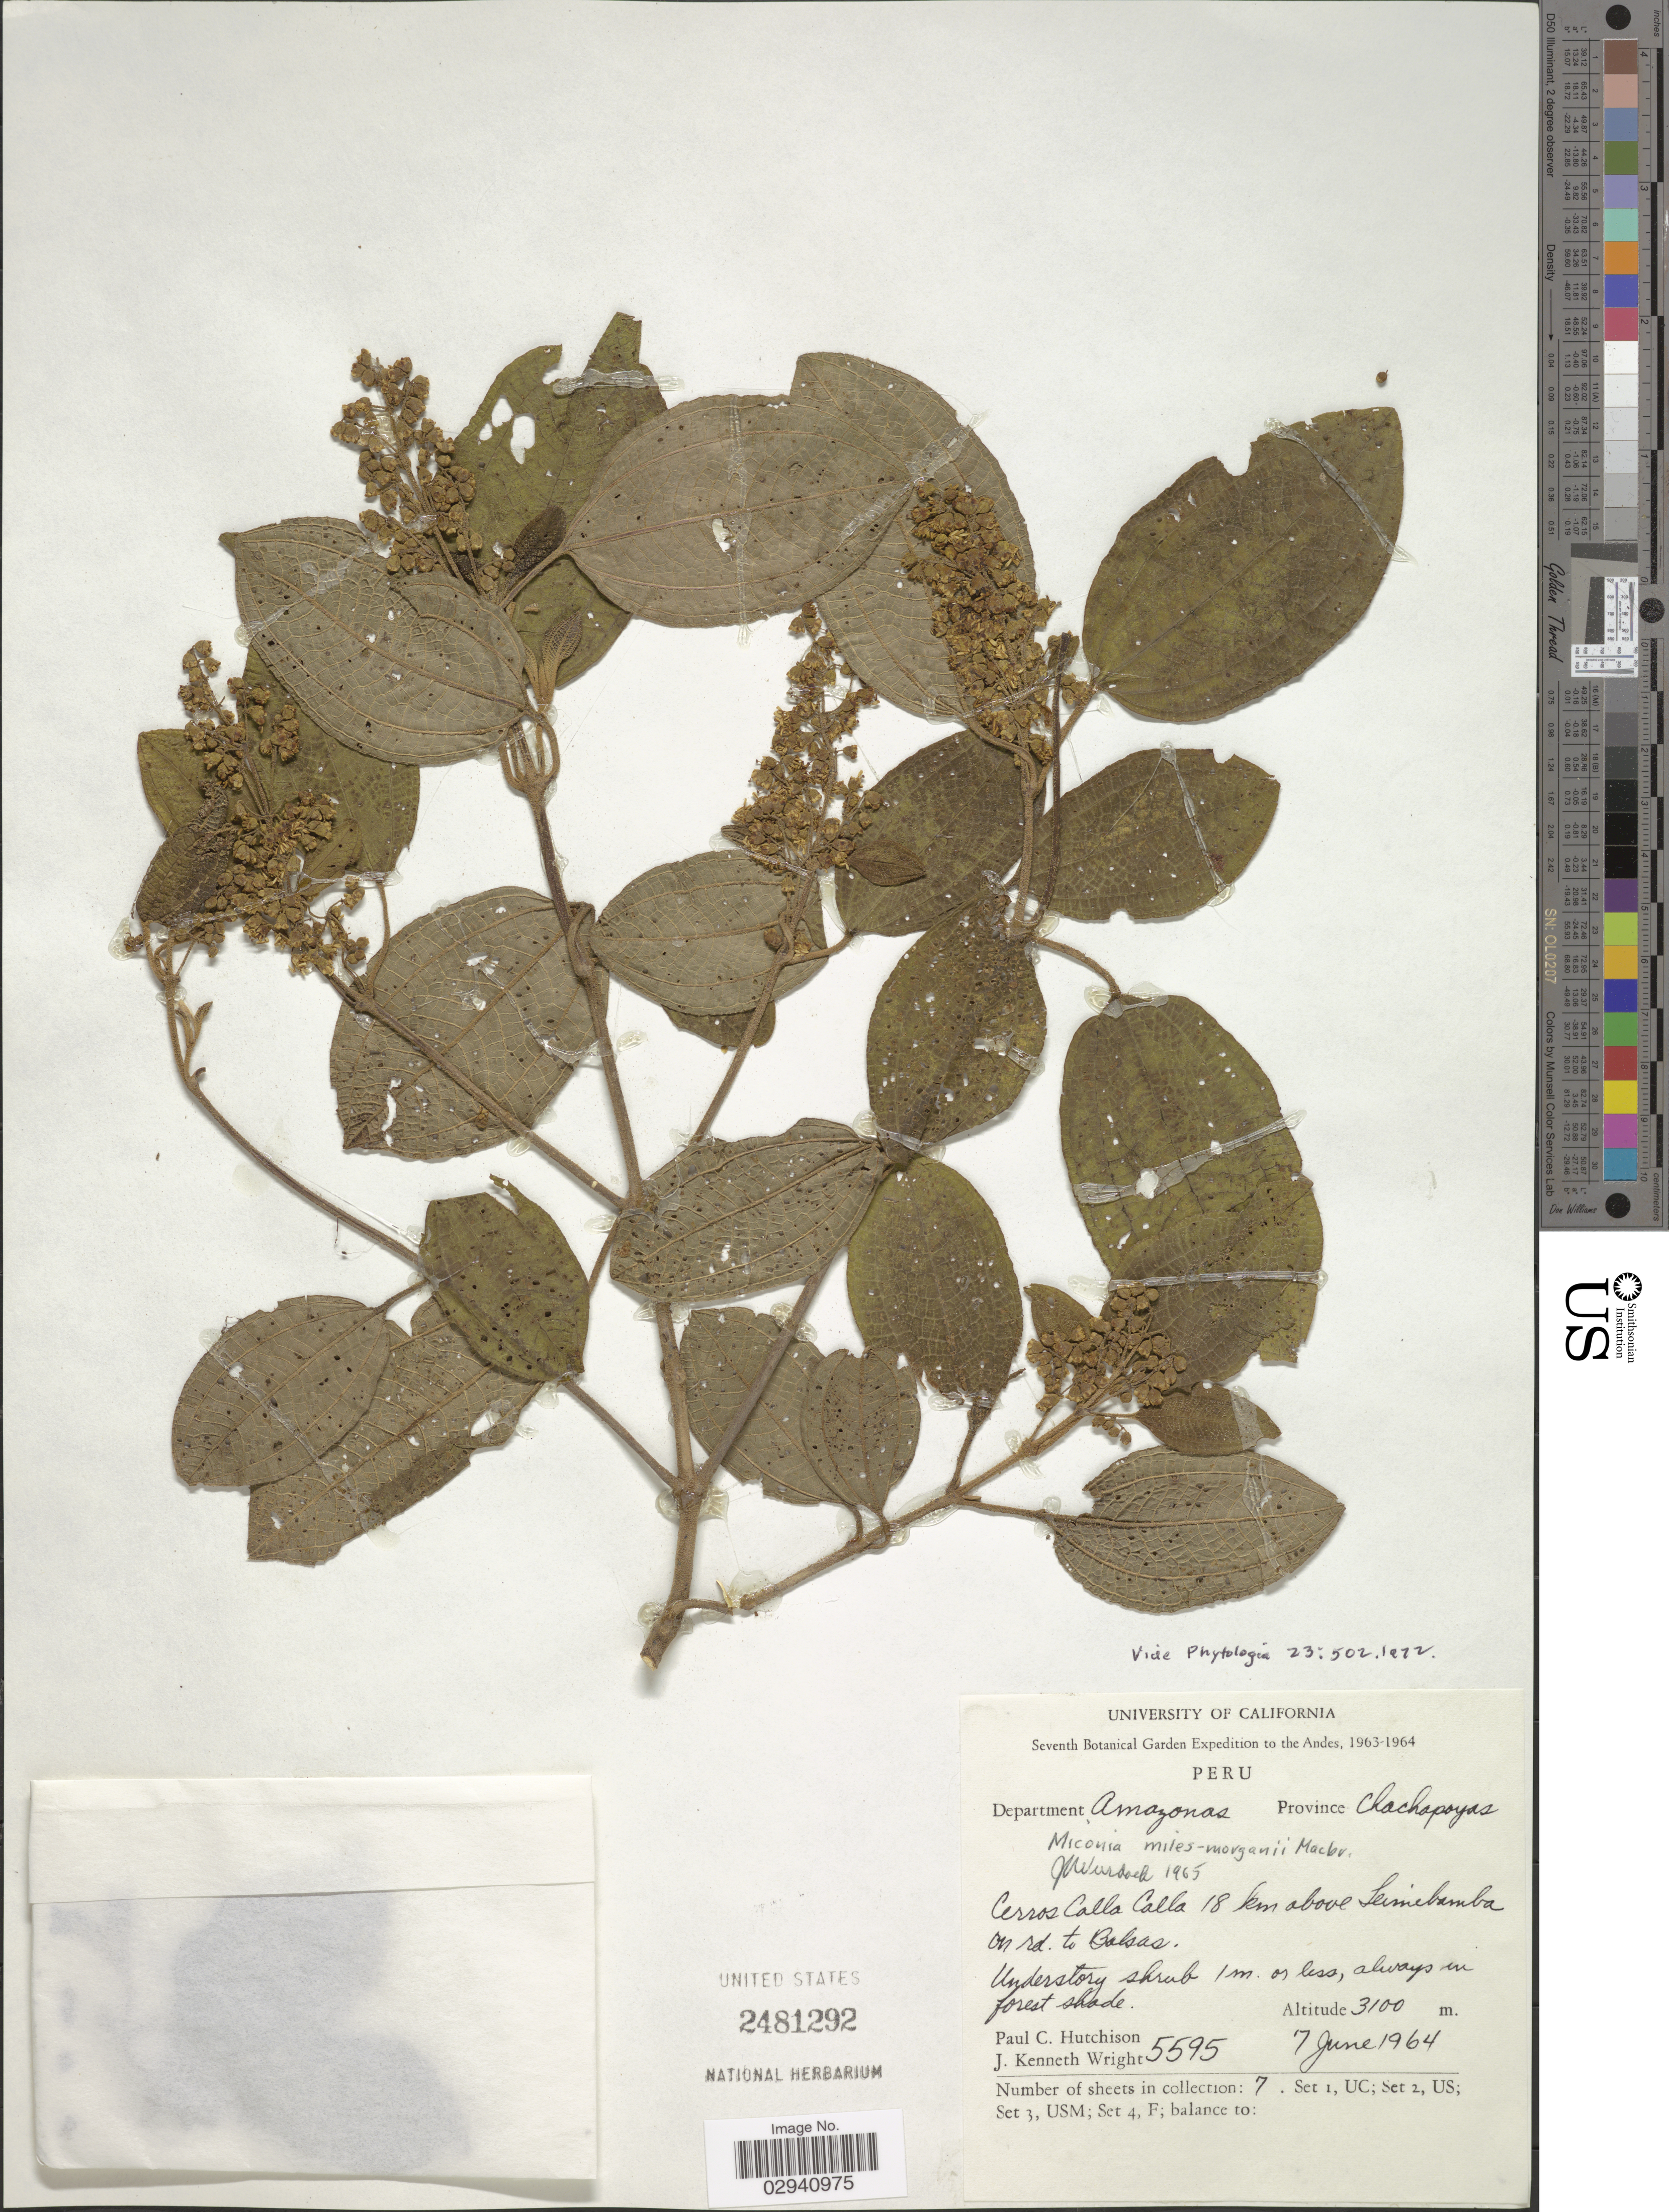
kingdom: Plantae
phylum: Tracheophyta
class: Magnoliopsida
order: Myrtales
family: Melastomataceae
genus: Miconia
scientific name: Miconia miles-morgani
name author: J.F. Macbr.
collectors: P. C. Hutchison & J. K. Wright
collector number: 5595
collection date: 1964-06-07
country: Peru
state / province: Amazonas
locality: Andes. Department Amazonas. Province Chachapoyas. Cerros Calla Calla 18 km above Leimebamba on rd. to Balsas.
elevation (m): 3100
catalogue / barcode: US 2481292